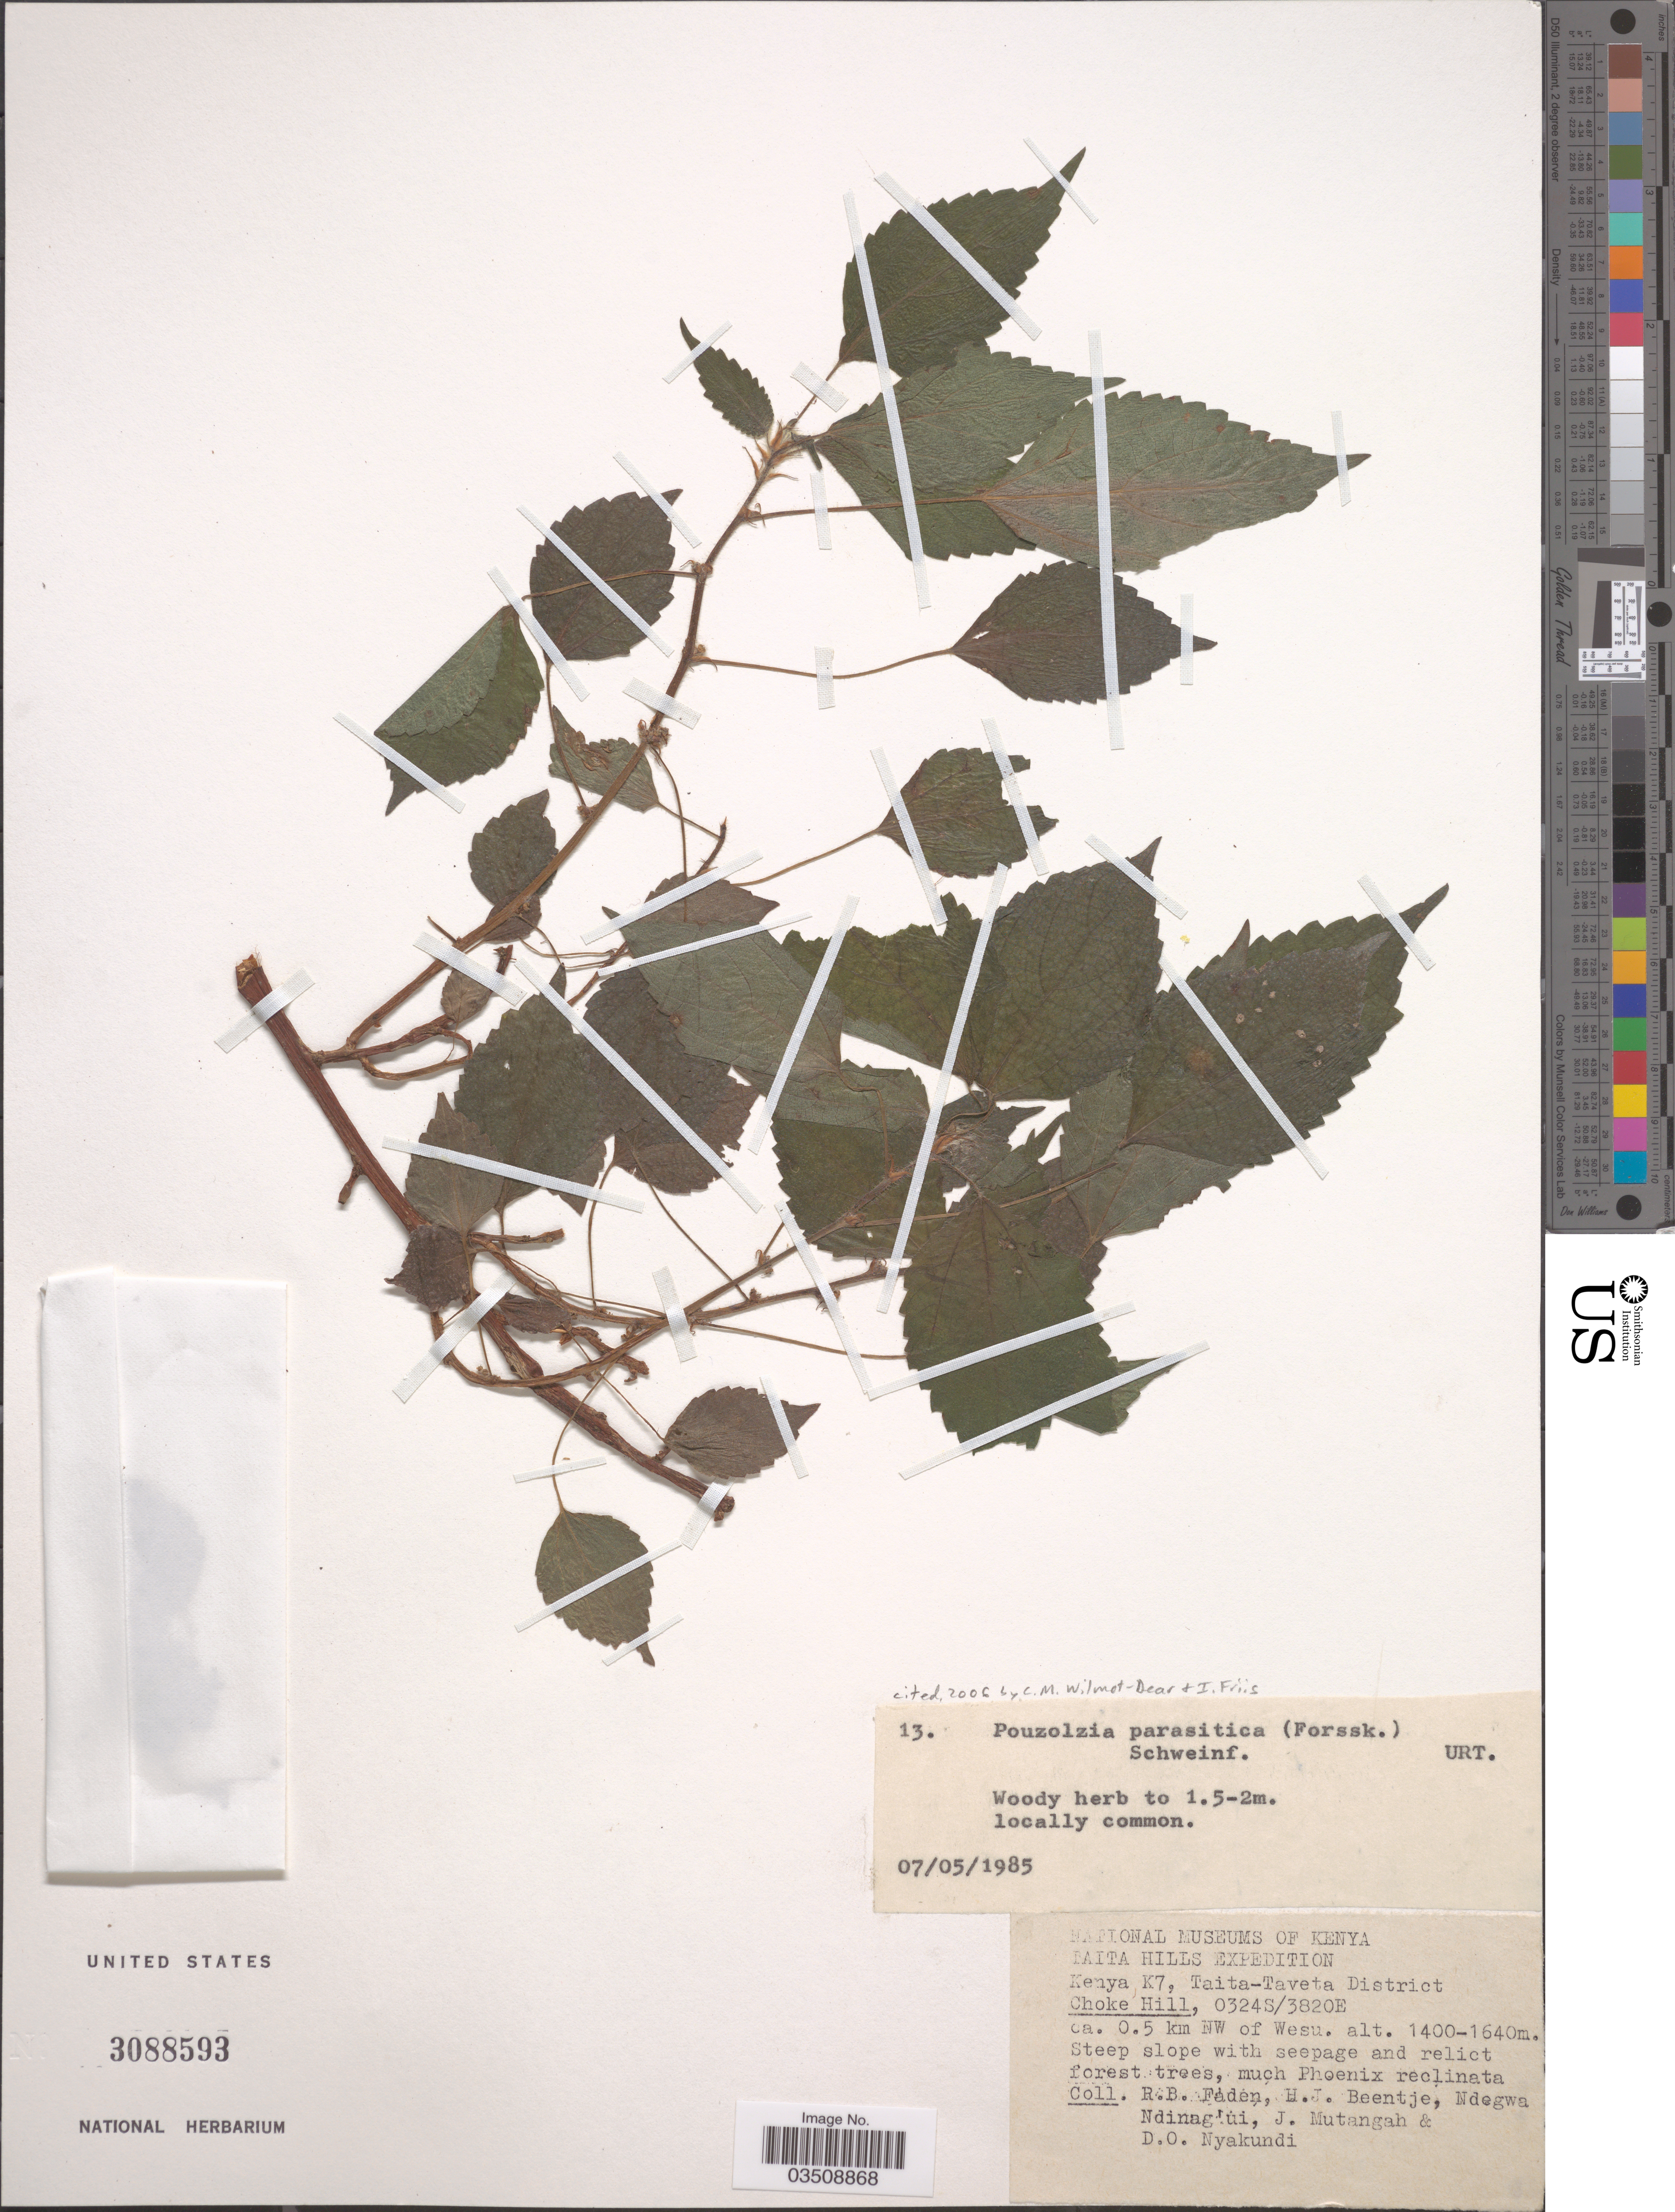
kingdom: Plantae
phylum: Tracheophyta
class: Magnoliopsida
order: Rosales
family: Urticaceae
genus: Pouzolzia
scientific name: Pouzolzia parasitica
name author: (Forssk.) Schweinf.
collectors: R. B. Faden, H. J. Beentje, N. Ndinag'ui, J. Mutangah & D. Nyakundi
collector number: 13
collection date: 1985-05-07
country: Kenya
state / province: Taita Taveta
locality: Taita Hills. Kenya K7, Taita- Taveta District. Choke Hill. c.a. 0.5 km NW of Wesu.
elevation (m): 1400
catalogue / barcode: US 3088593